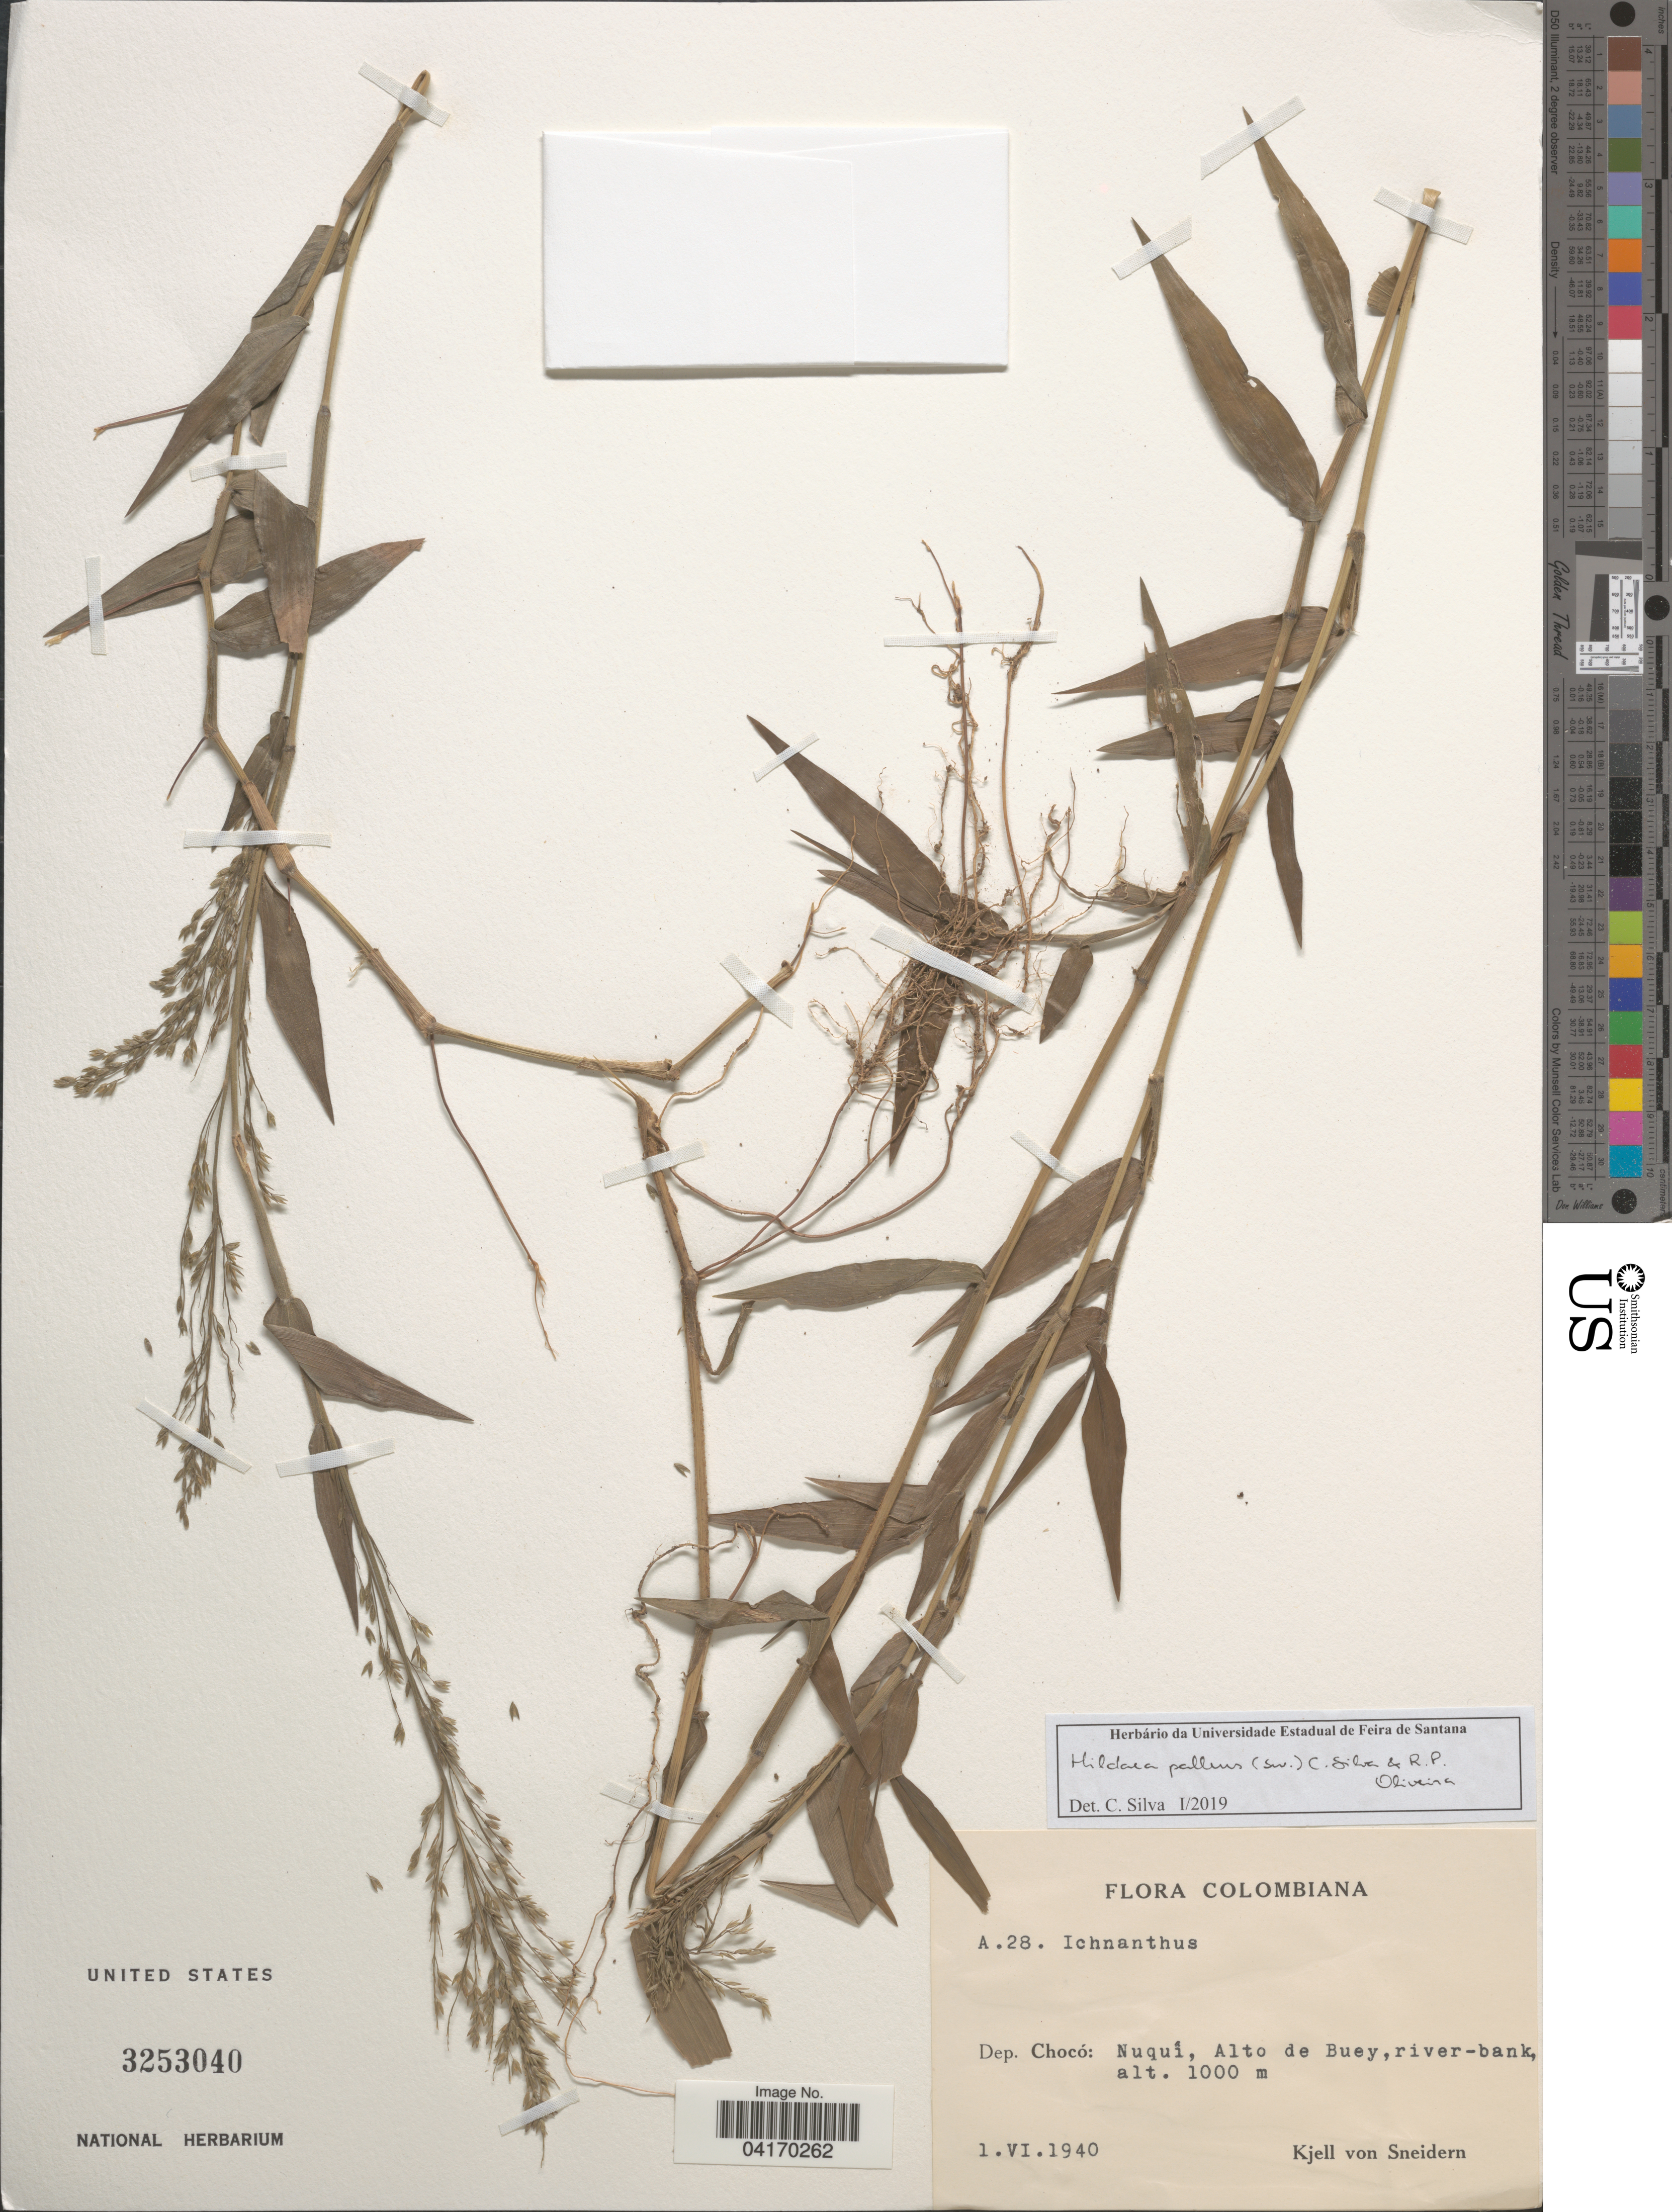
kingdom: Plantae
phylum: Tracheophyta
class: Liliopsida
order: Poales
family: Poaceae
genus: Hildaea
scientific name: Hildaea pallens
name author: (Sw.) C. Silva & R.P. Oliveira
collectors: K. von Sneidern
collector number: A28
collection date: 1940-06-01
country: Colombia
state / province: Chocó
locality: Dep. Chocó: Nuqui, Alto de Buey, river-bank.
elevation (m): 1000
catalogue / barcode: US 3253040